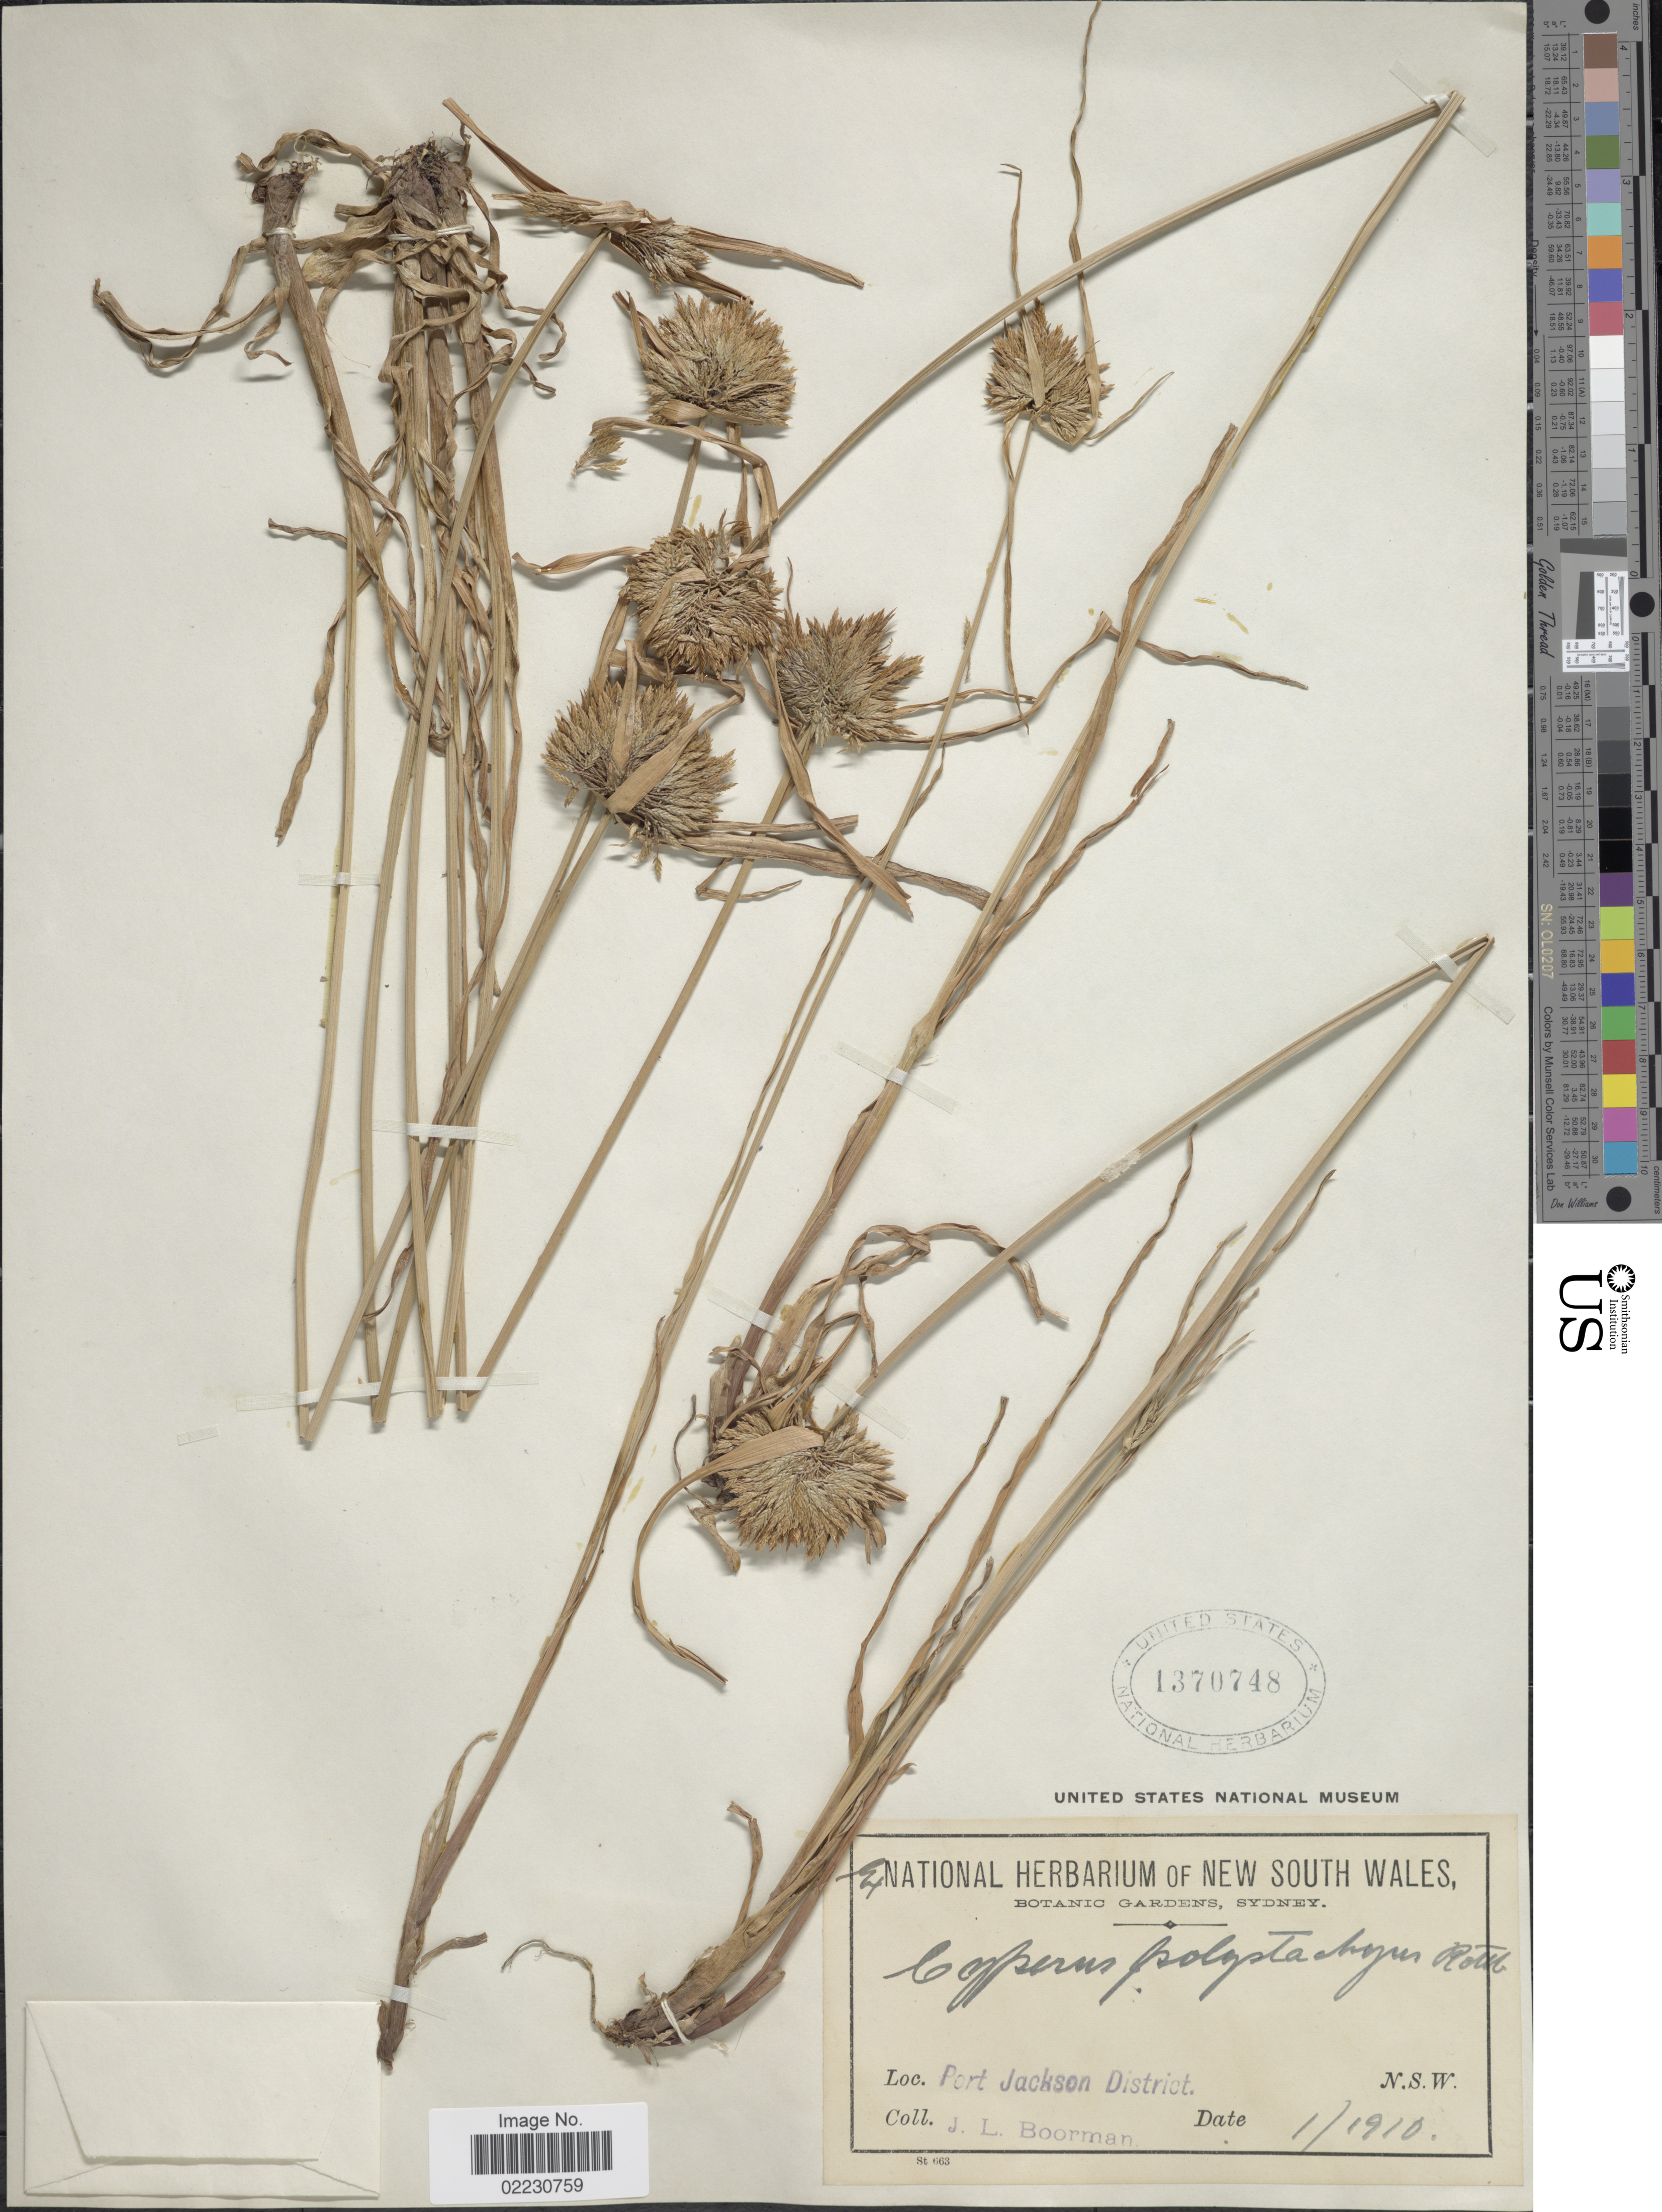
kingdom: Plantae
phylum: Tracheophyta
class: Liliopsida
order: Poales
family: Cyperaceae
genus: Cyperus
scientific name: Cyperus polystachyos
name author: Rottb.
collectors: J. Boorman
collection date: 1910-01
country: Australia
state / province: New South Wales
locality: Port Jackson District, N.S.W.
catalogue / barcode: US 1370748